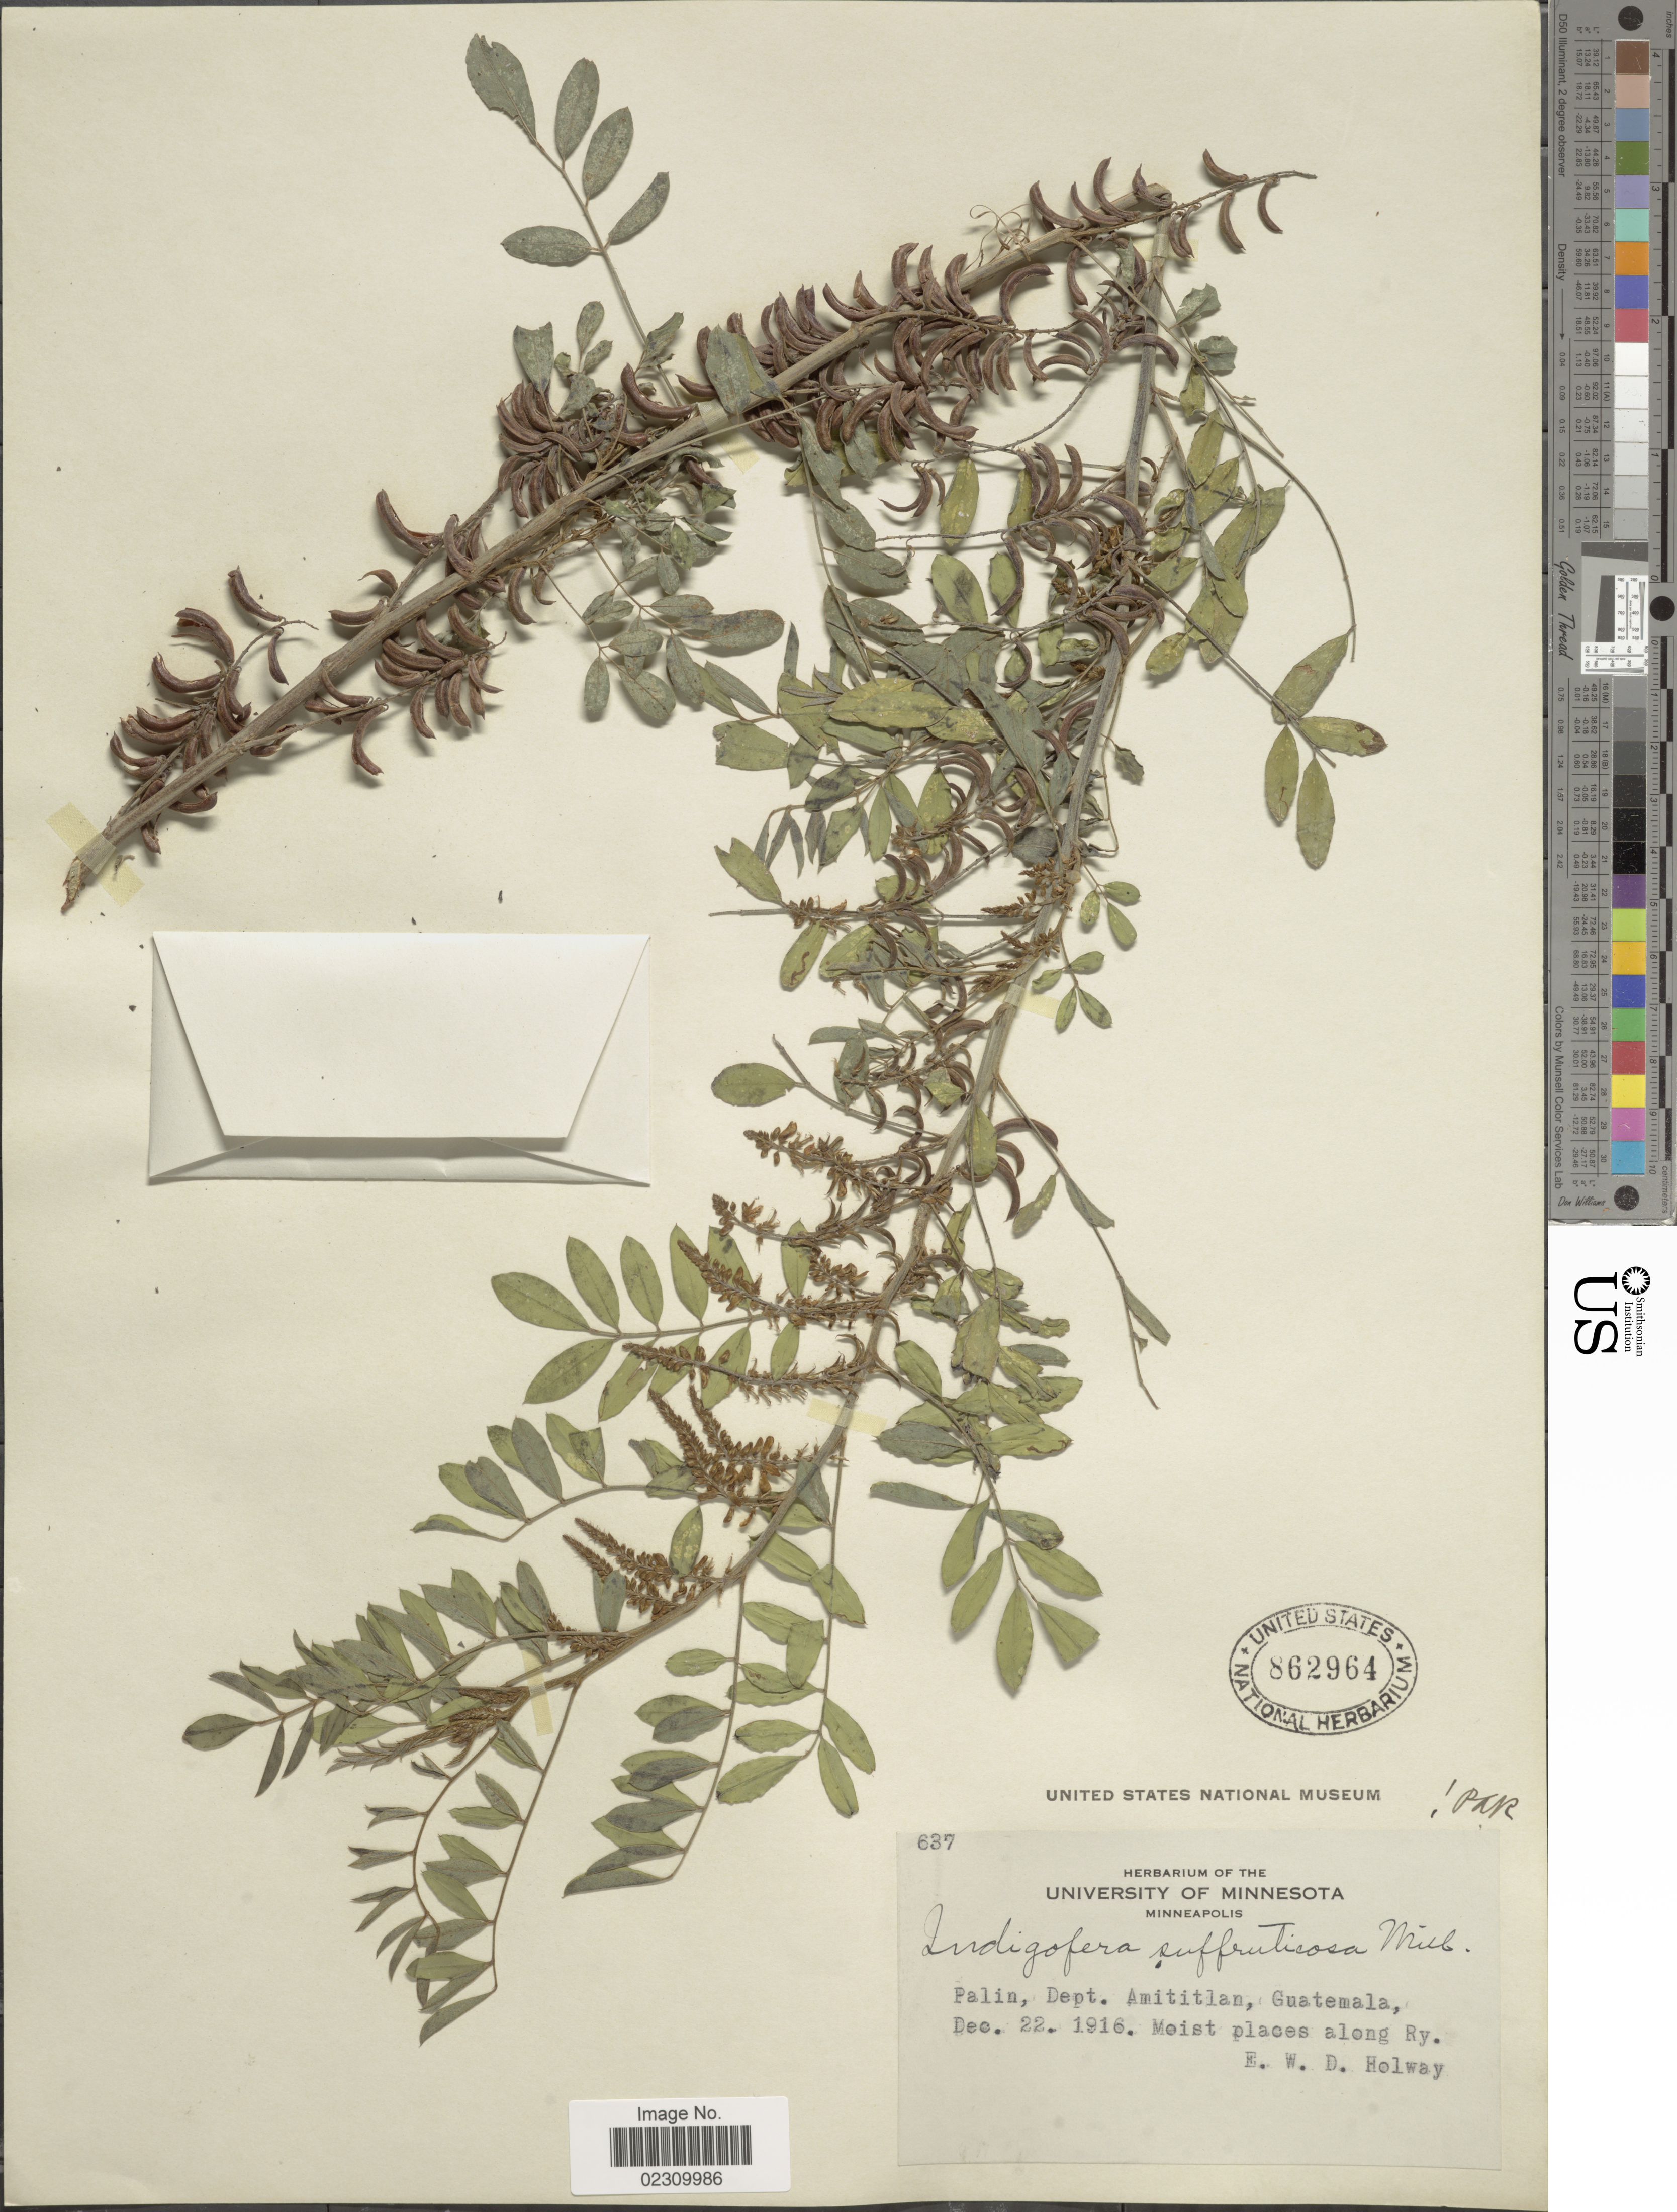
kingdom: Plantae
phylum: Tracheophyta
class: Magnoliopsida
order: Fabales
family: Fabaceae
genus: Indigofera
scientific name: Indigofera suffruticosa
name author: Mill.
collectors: E. W. D. Holway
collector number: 637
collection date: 1916-12-22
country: Guatemala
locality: Palin, Dept. Amititlan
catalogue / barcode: US 862964